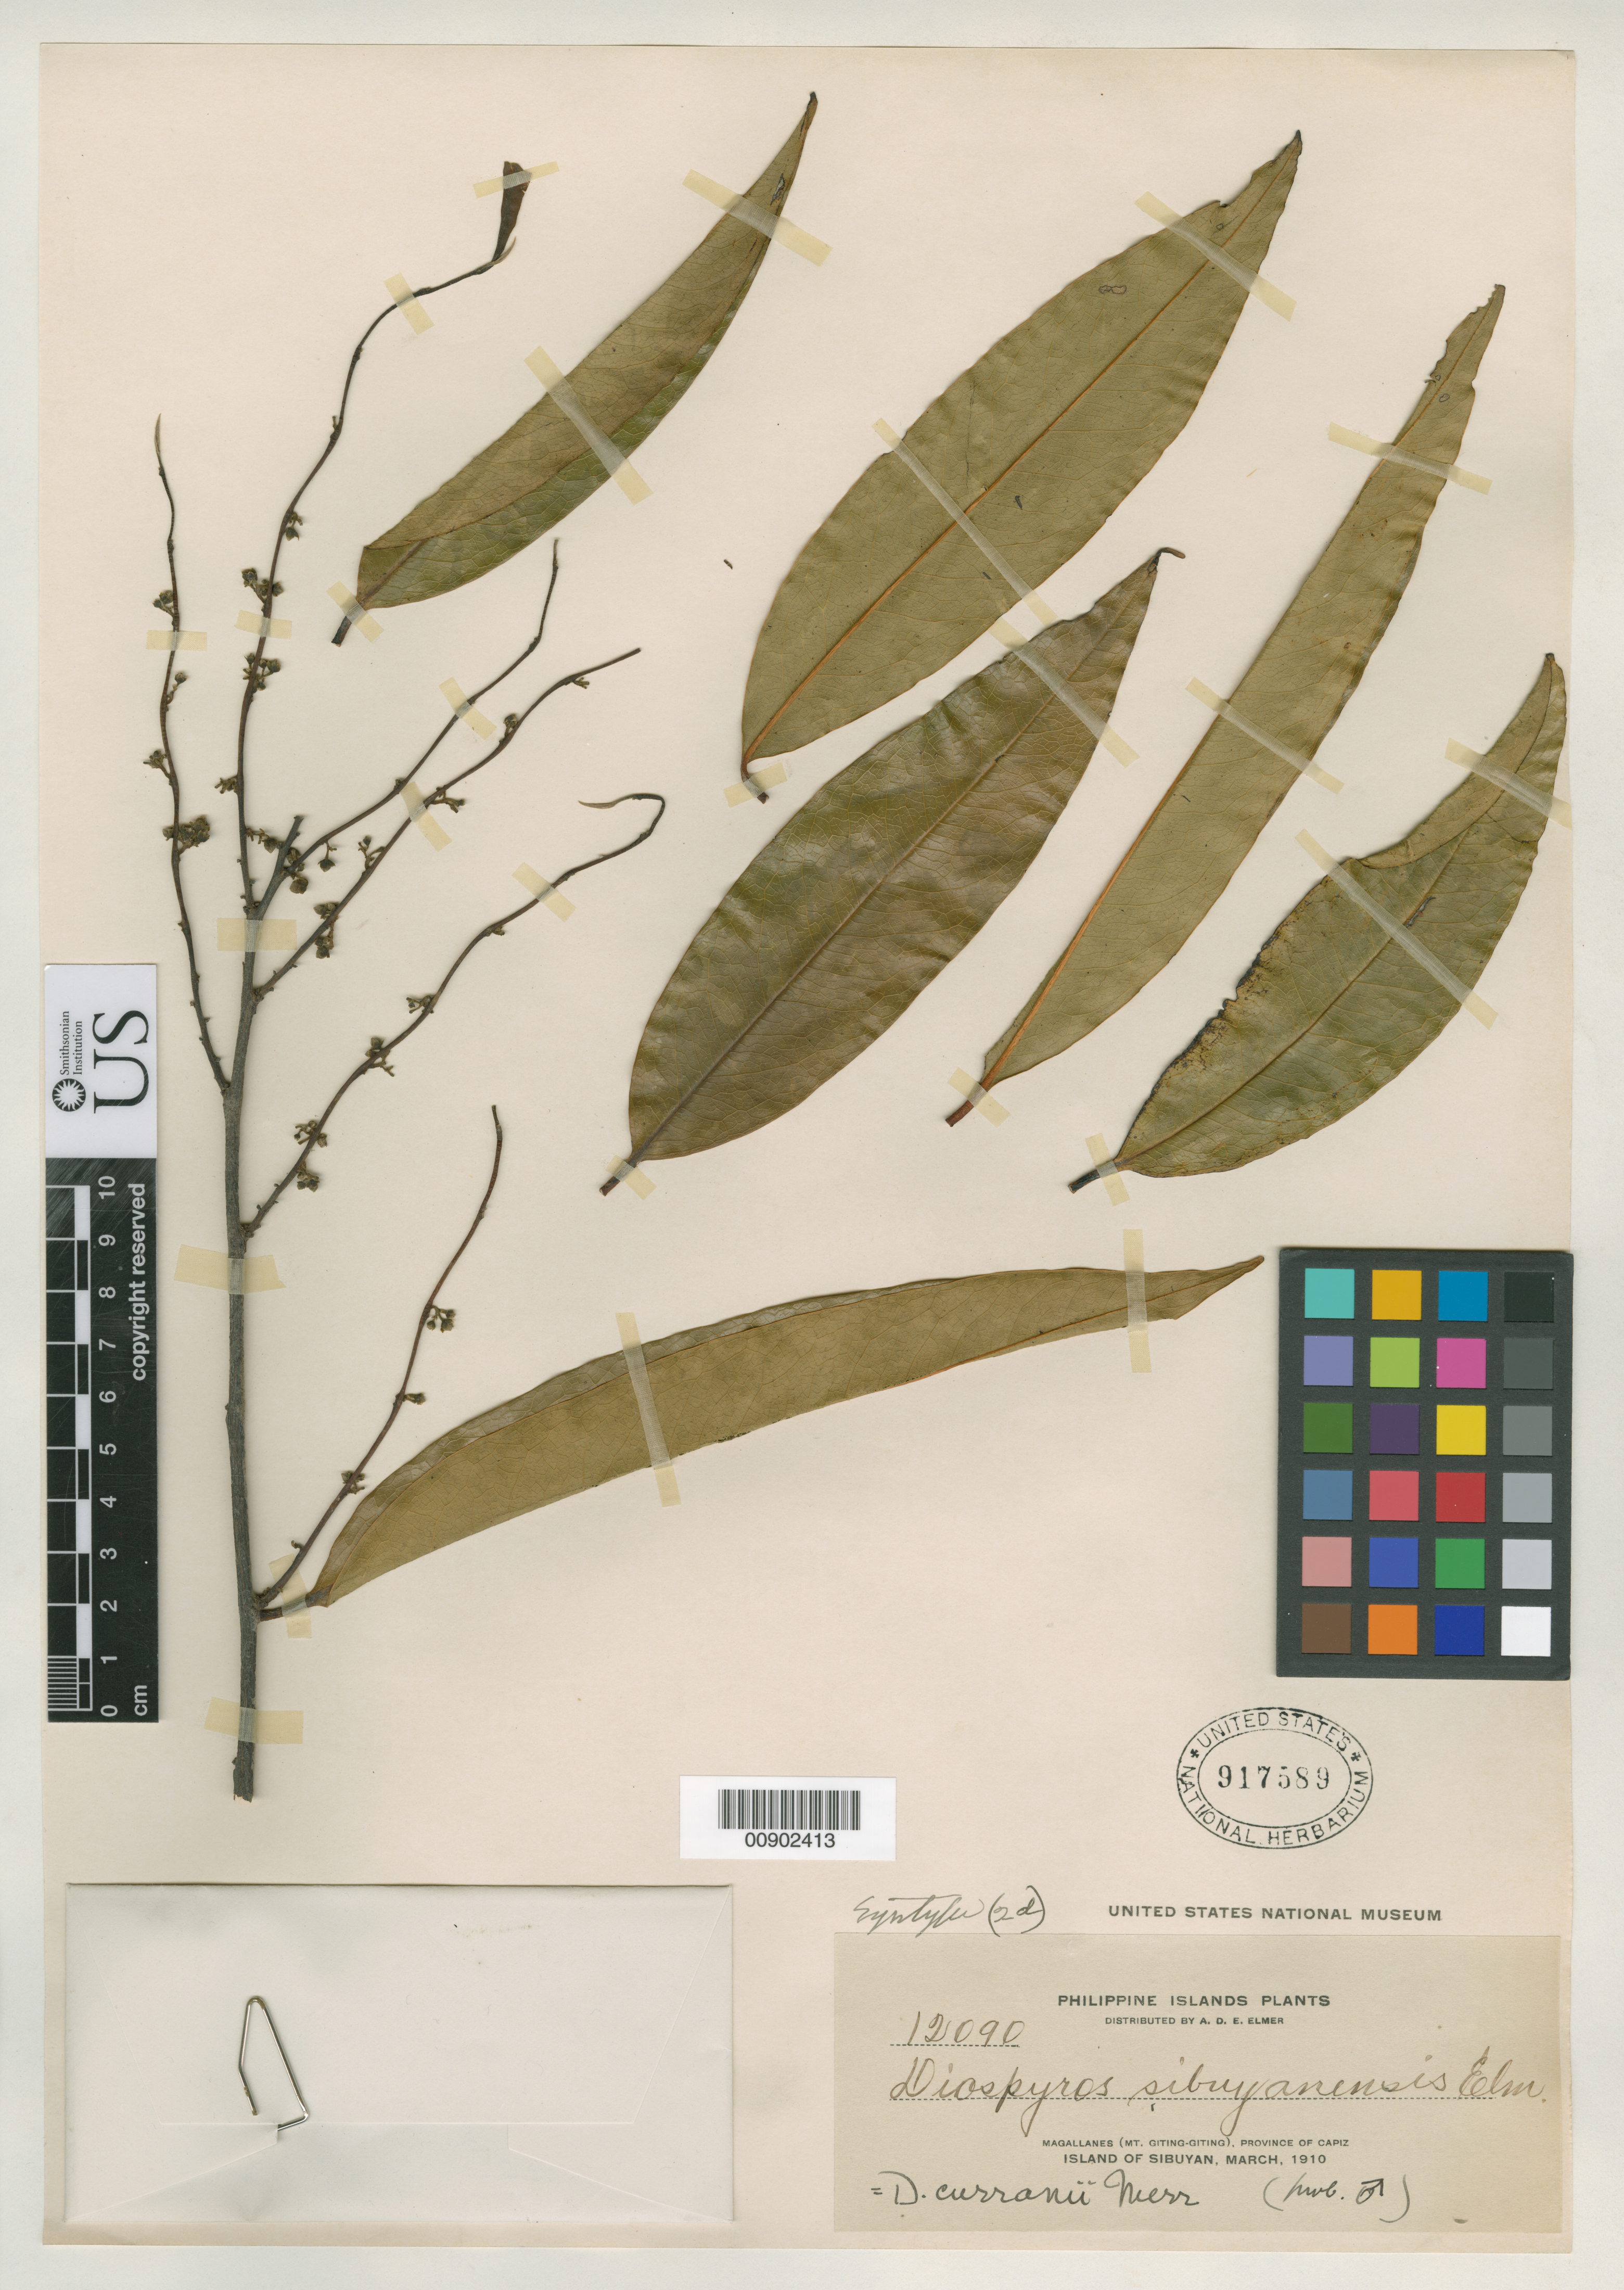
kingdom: Plantae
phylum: Tracheophyta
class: Magnoliopsida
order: Ericales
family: Ebenaceae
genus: Diospyros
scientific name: Diospyros sibuyanensis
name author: Elmer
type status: Syntype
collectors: A. D. E. Elmer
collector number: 12090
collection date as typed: Mar 1910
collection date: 1910-03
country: Philippines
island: Sibuyan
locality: Magallanes (Mt. Giting-Giting), Province of Capiz, Island of Sibuyan.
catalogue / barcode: US 917589